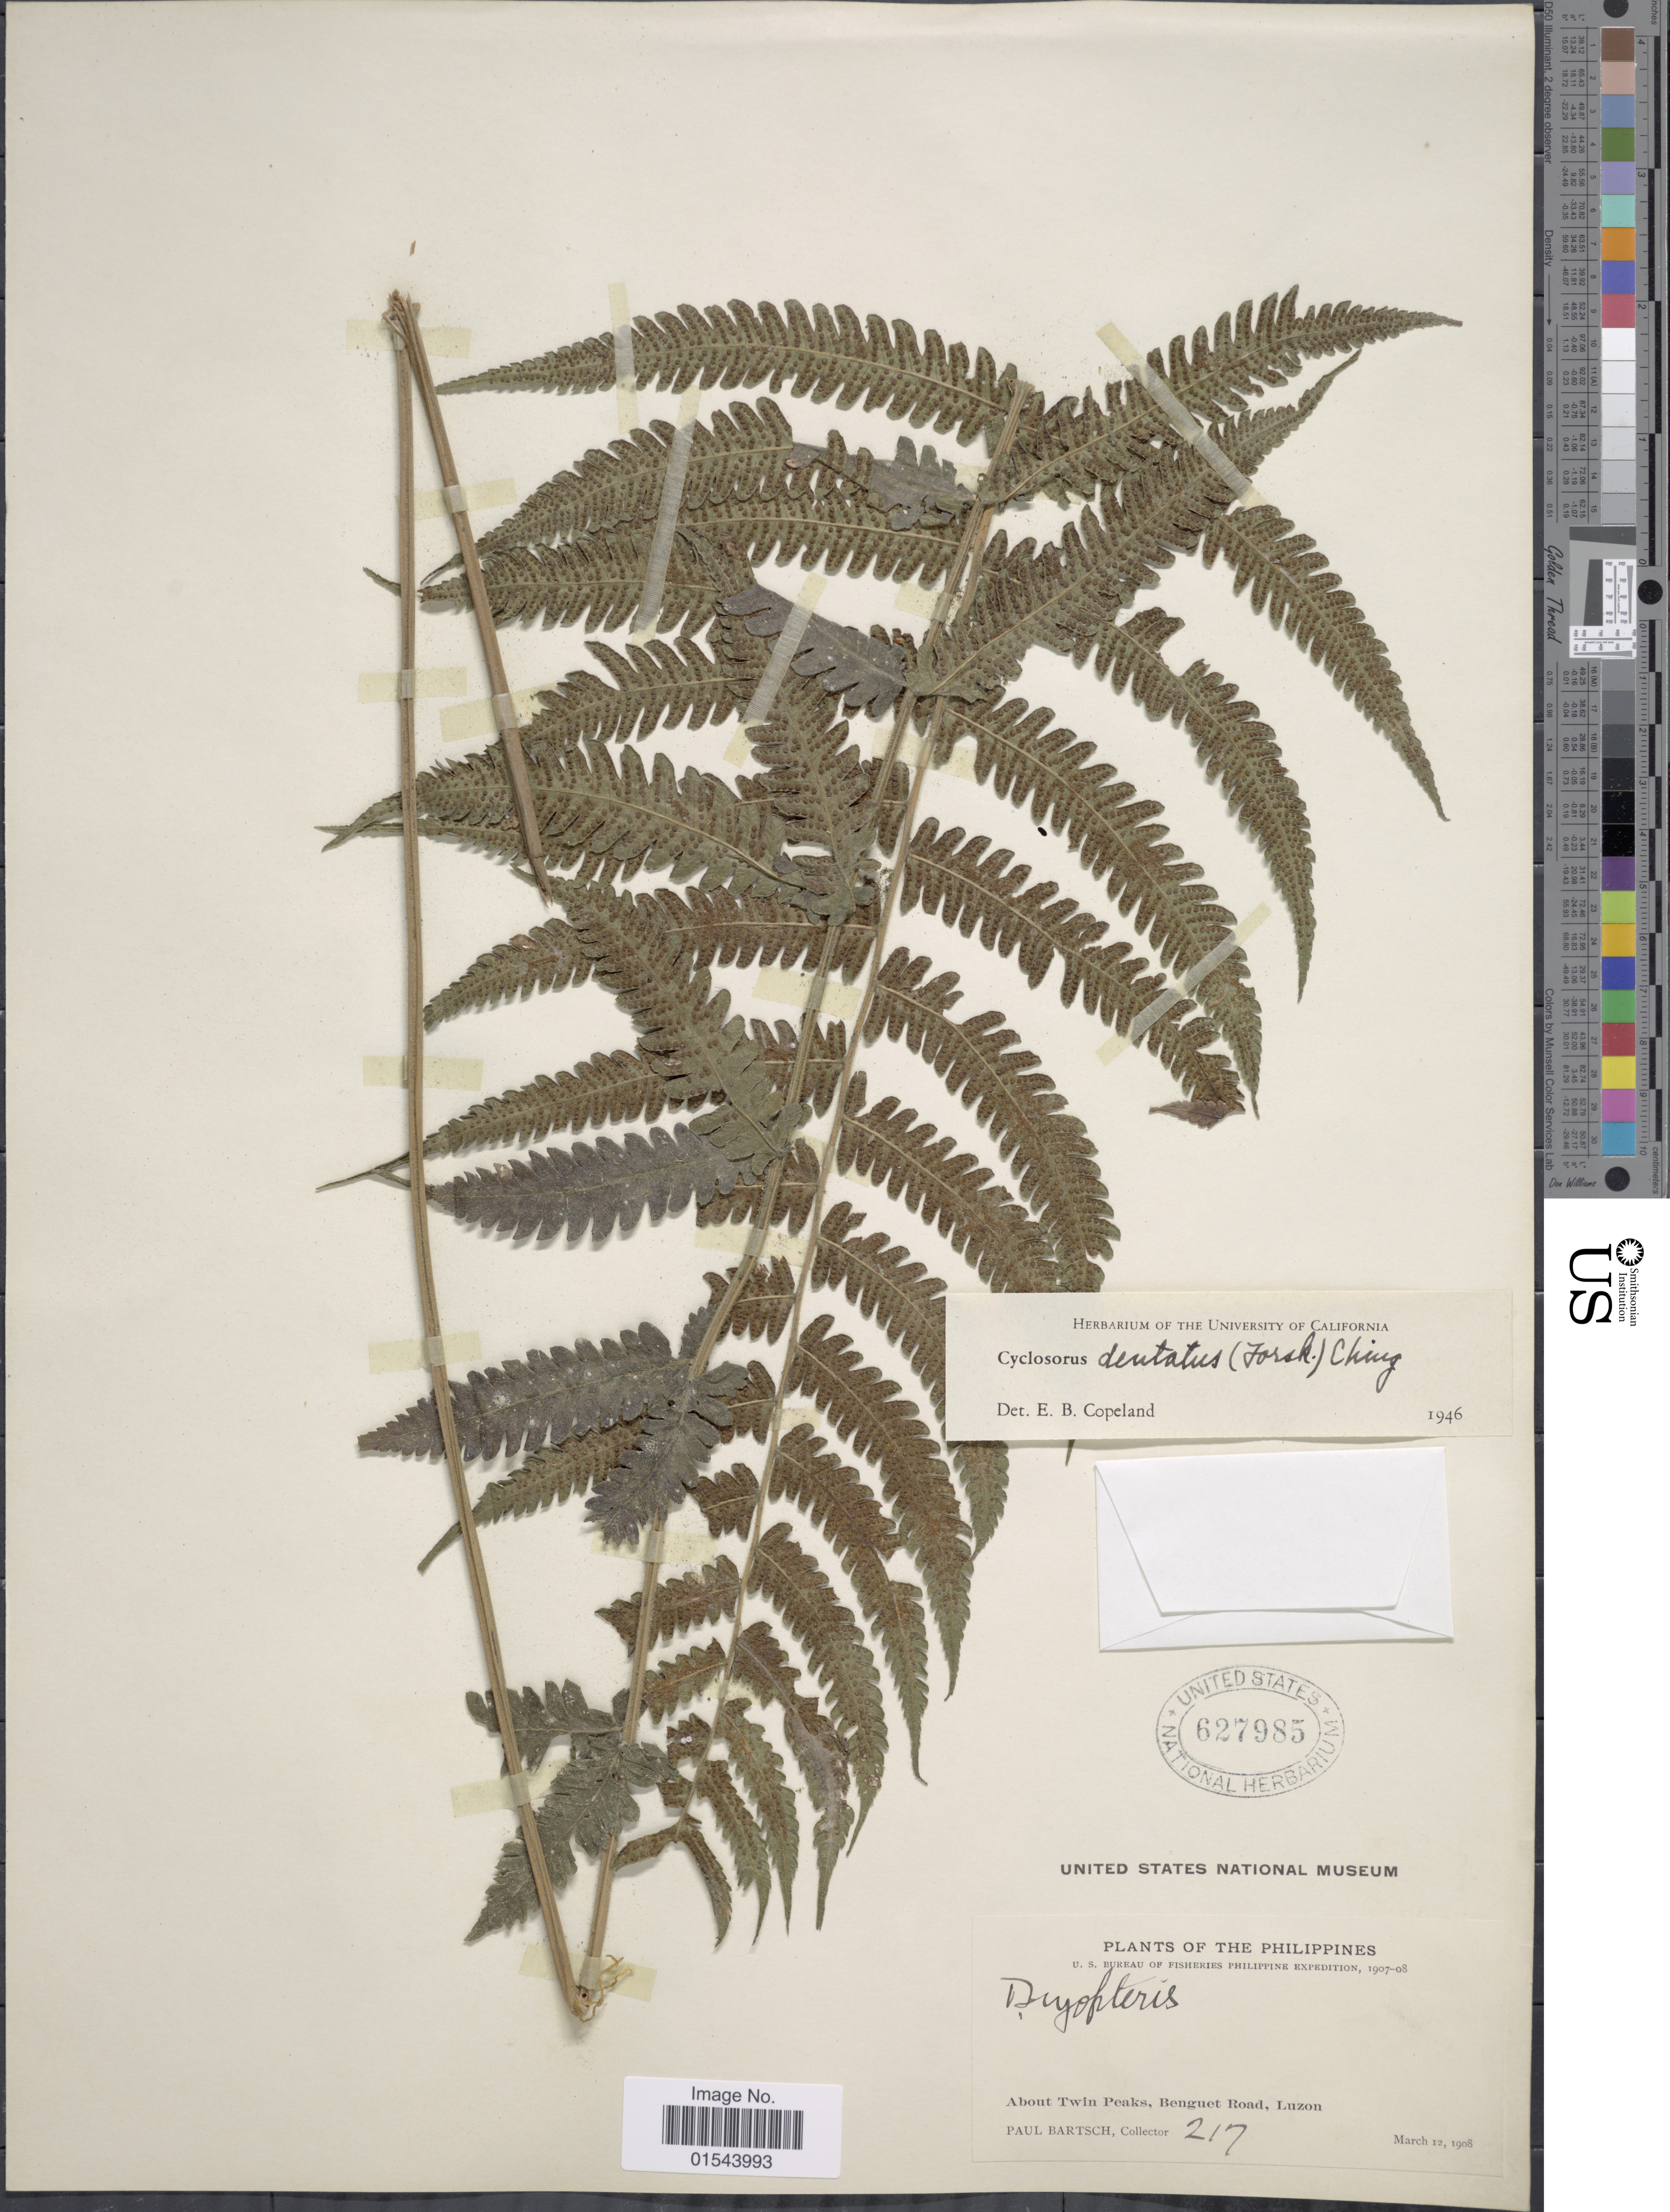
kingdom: Plantae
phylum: Tracheophyta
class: Polypodiopsida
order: Polypodiales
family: Thelypteridaceae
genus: Christella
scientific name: Christella dentata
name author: (Forssk.) Brownsey & Jermy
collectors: P. Bartsch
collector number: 217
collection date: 1908-03-12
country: Philippines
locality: About Twin Peaks, Benguet Road, Luzon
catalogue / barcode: US 627985